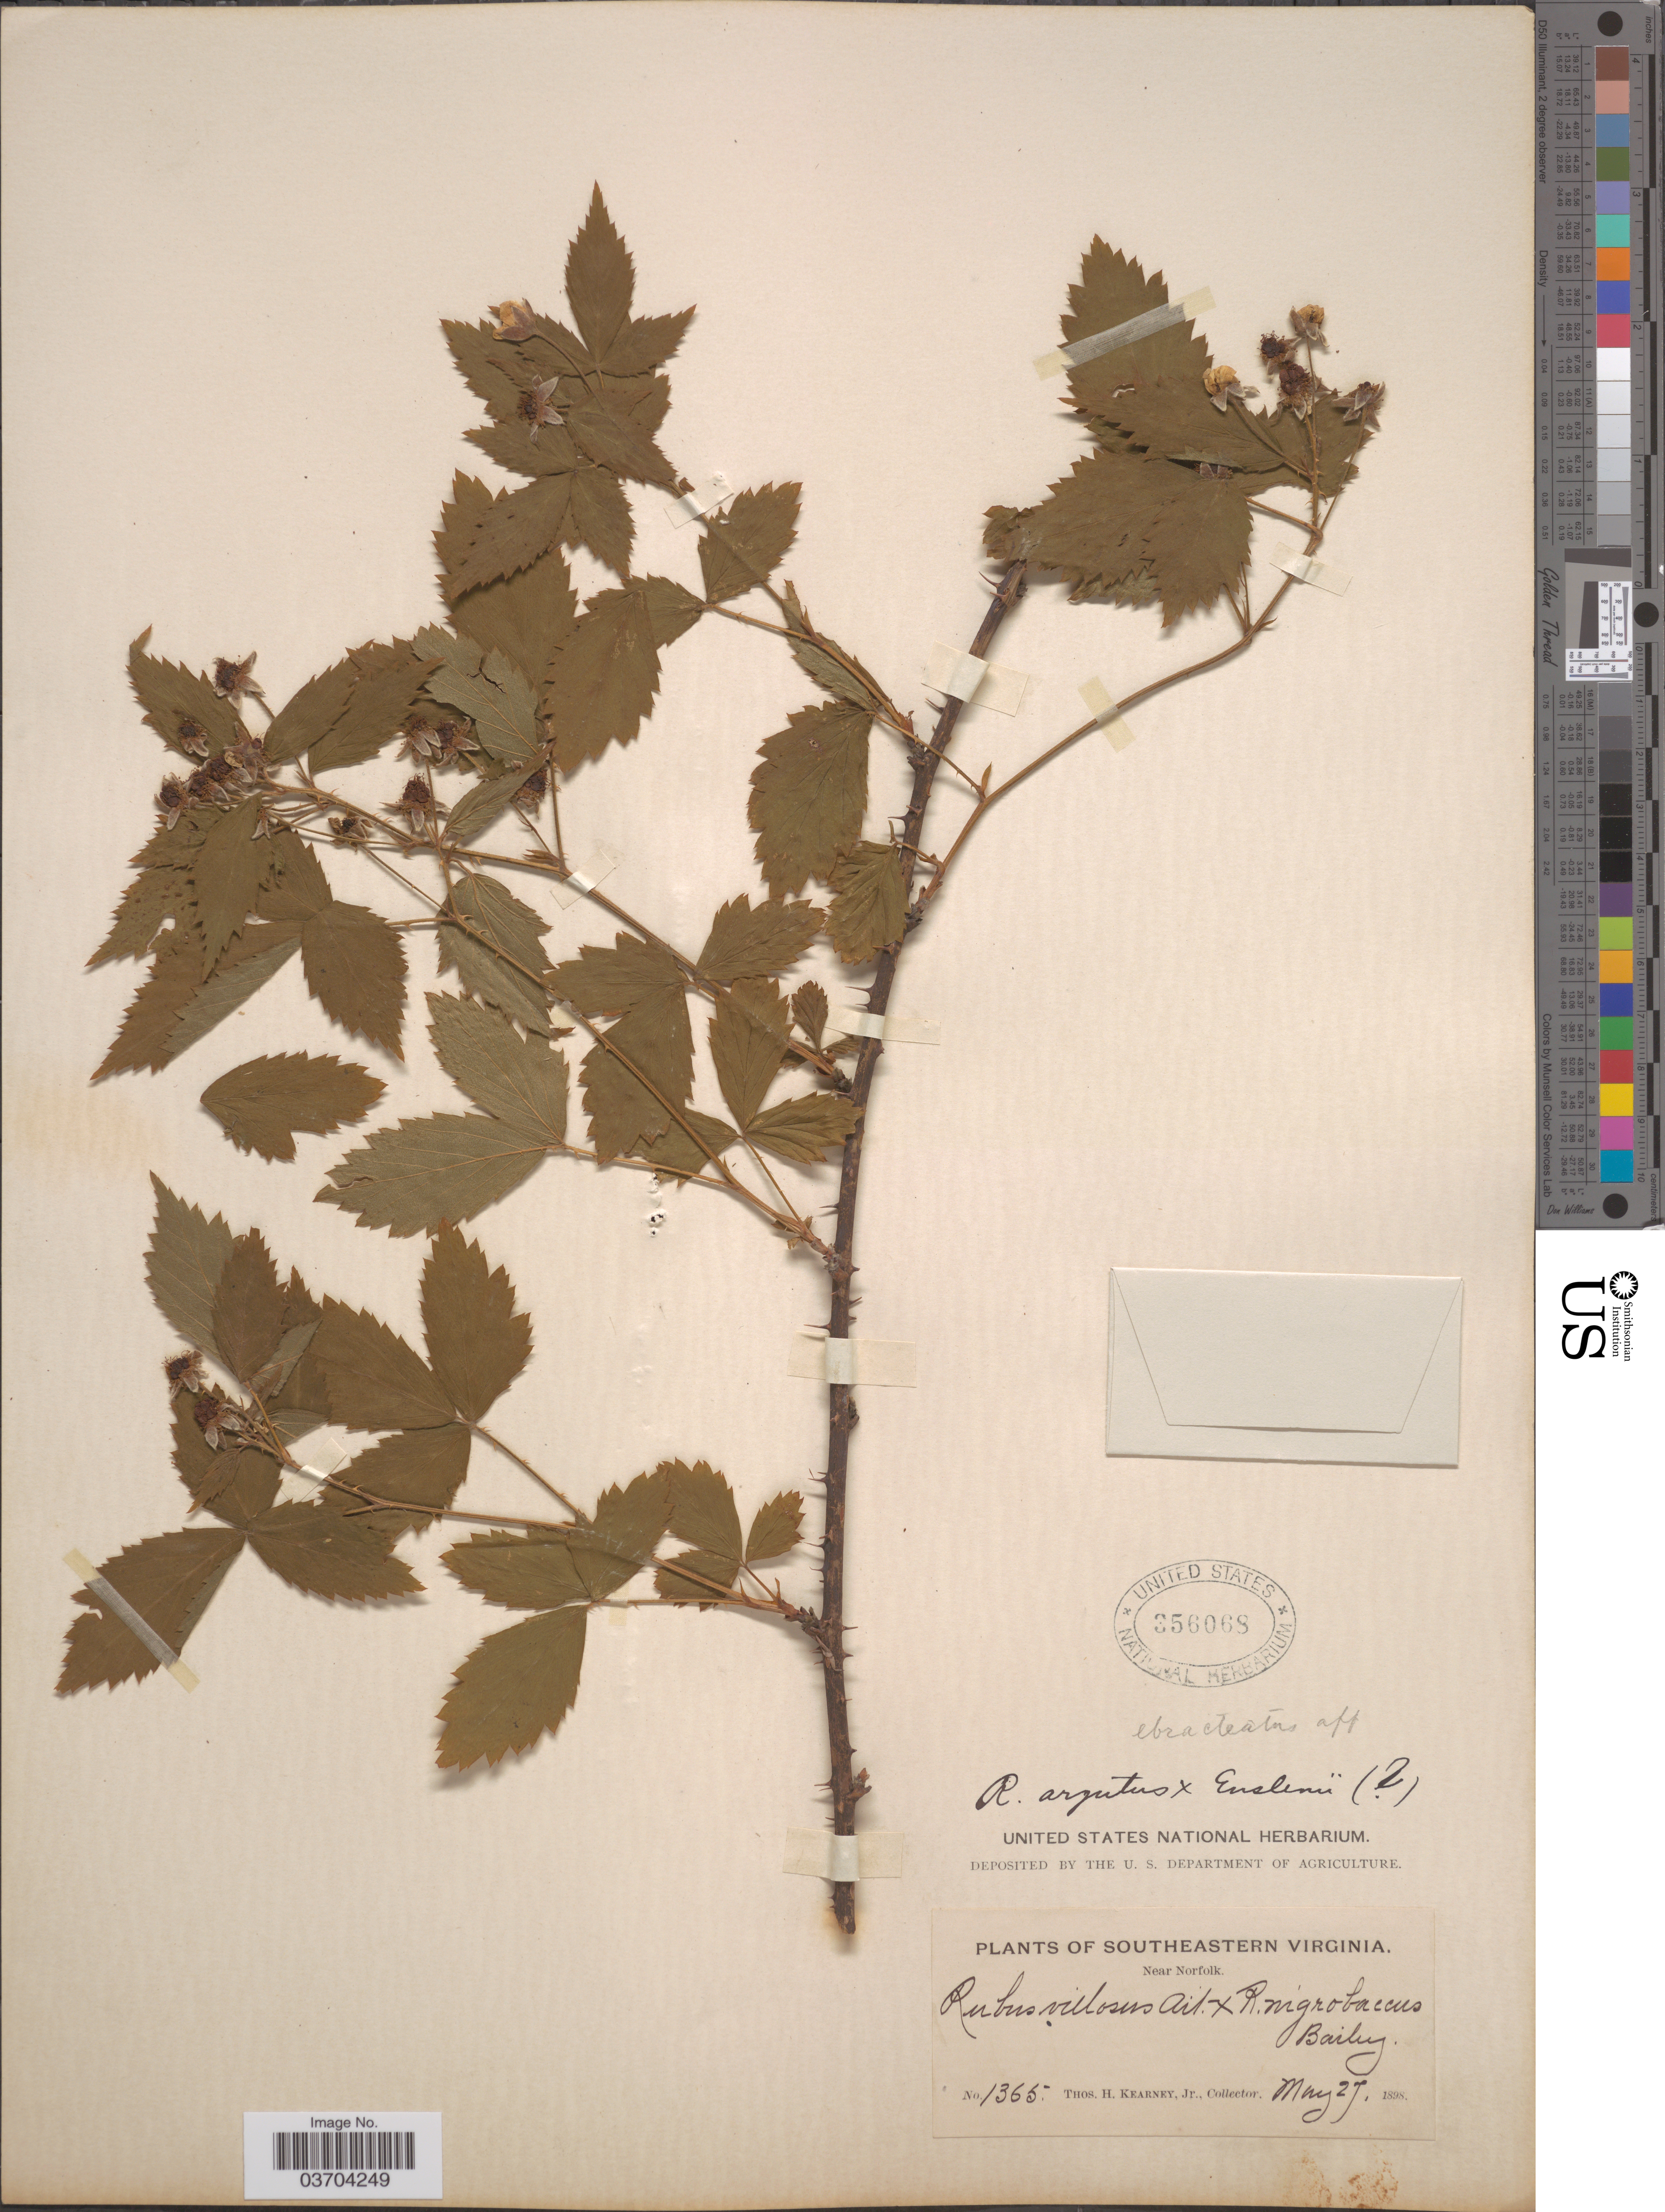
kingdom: Plantae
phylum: Tracheophyta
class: Magnoliopsida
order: Rosales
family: Rosaceae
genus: Rubus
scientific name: Rubus argutus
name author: Link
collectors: T. H. Kearney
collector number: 1365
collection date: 1898-05-27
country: United States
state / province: Virginia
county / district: City of Norfolk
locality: Southeastern Virginia. Near Norfolk.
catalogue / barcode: US 356068